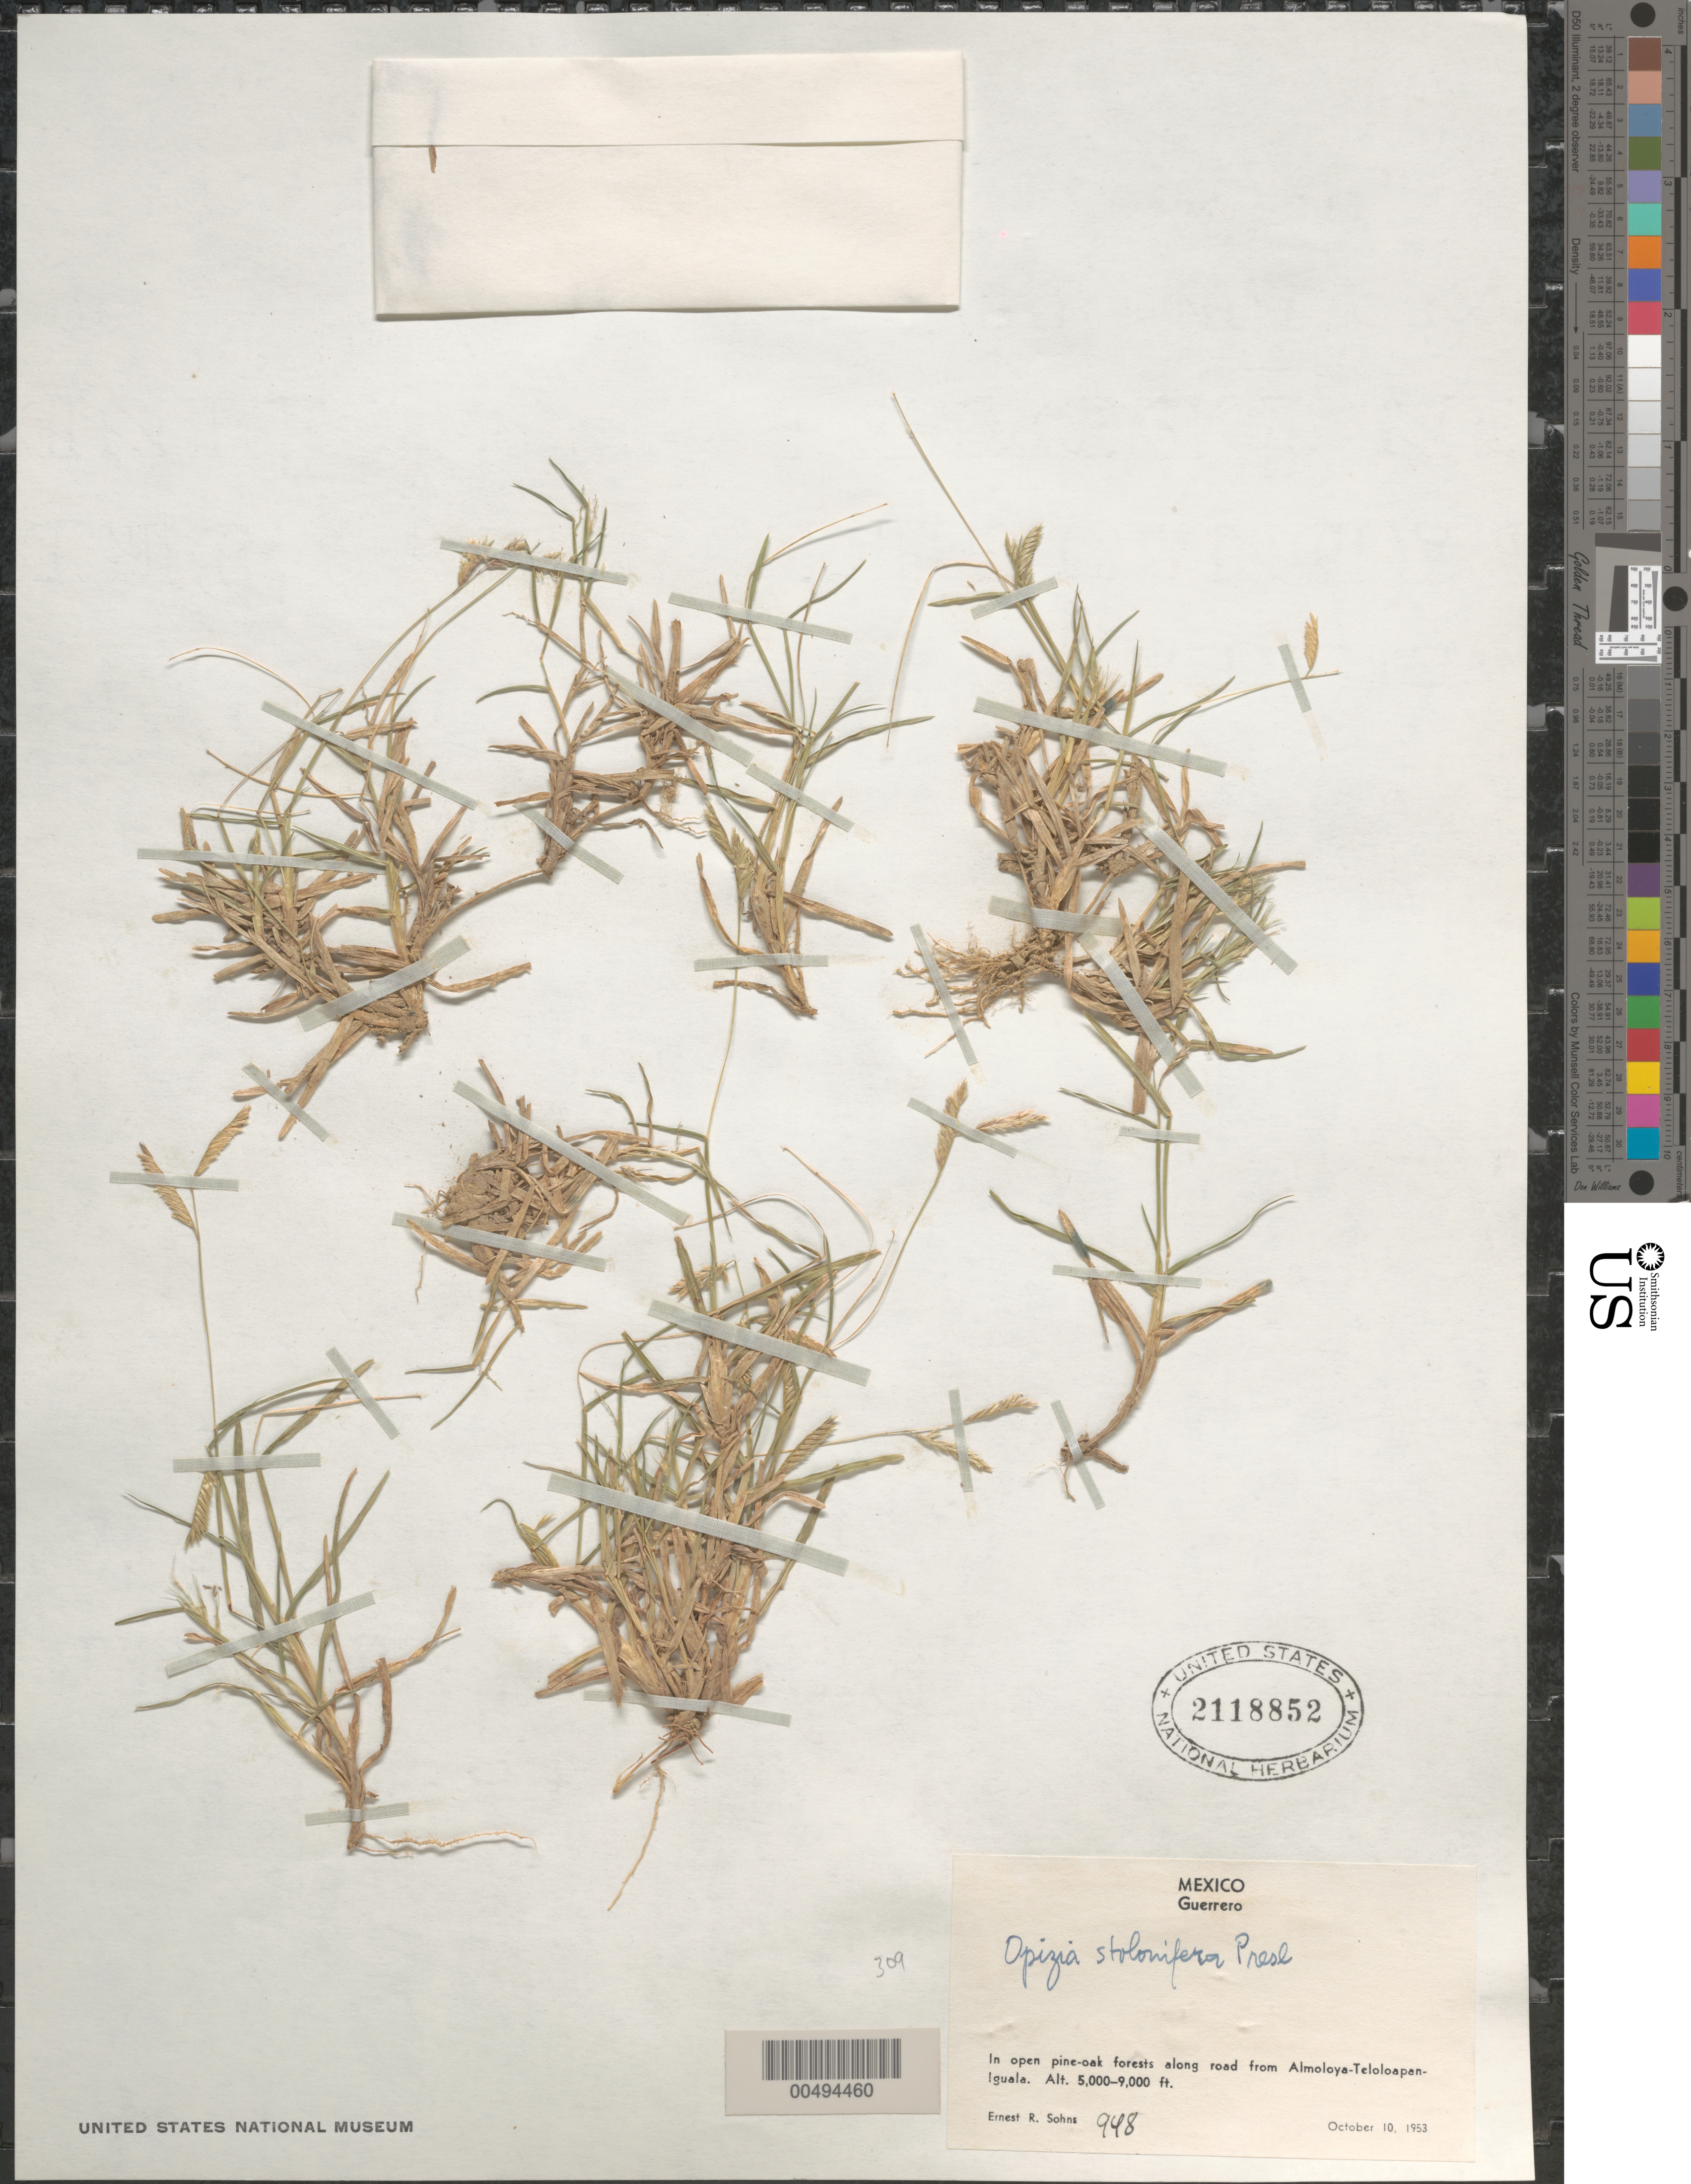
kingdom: Plantae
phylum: Tracheophyta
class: Liliopsida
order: Poales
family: Poaceae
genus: Opizia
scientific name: Opizia stolonifera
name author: J. Presl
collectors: E. R. Sohns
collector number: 948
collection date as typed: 10 Oct 1953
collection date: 1953-10-10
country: Mexico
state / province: Guerrero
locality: Along rd from Almoloya - Teloloapan - Iguala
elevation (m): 1524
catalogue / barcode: US 2118852